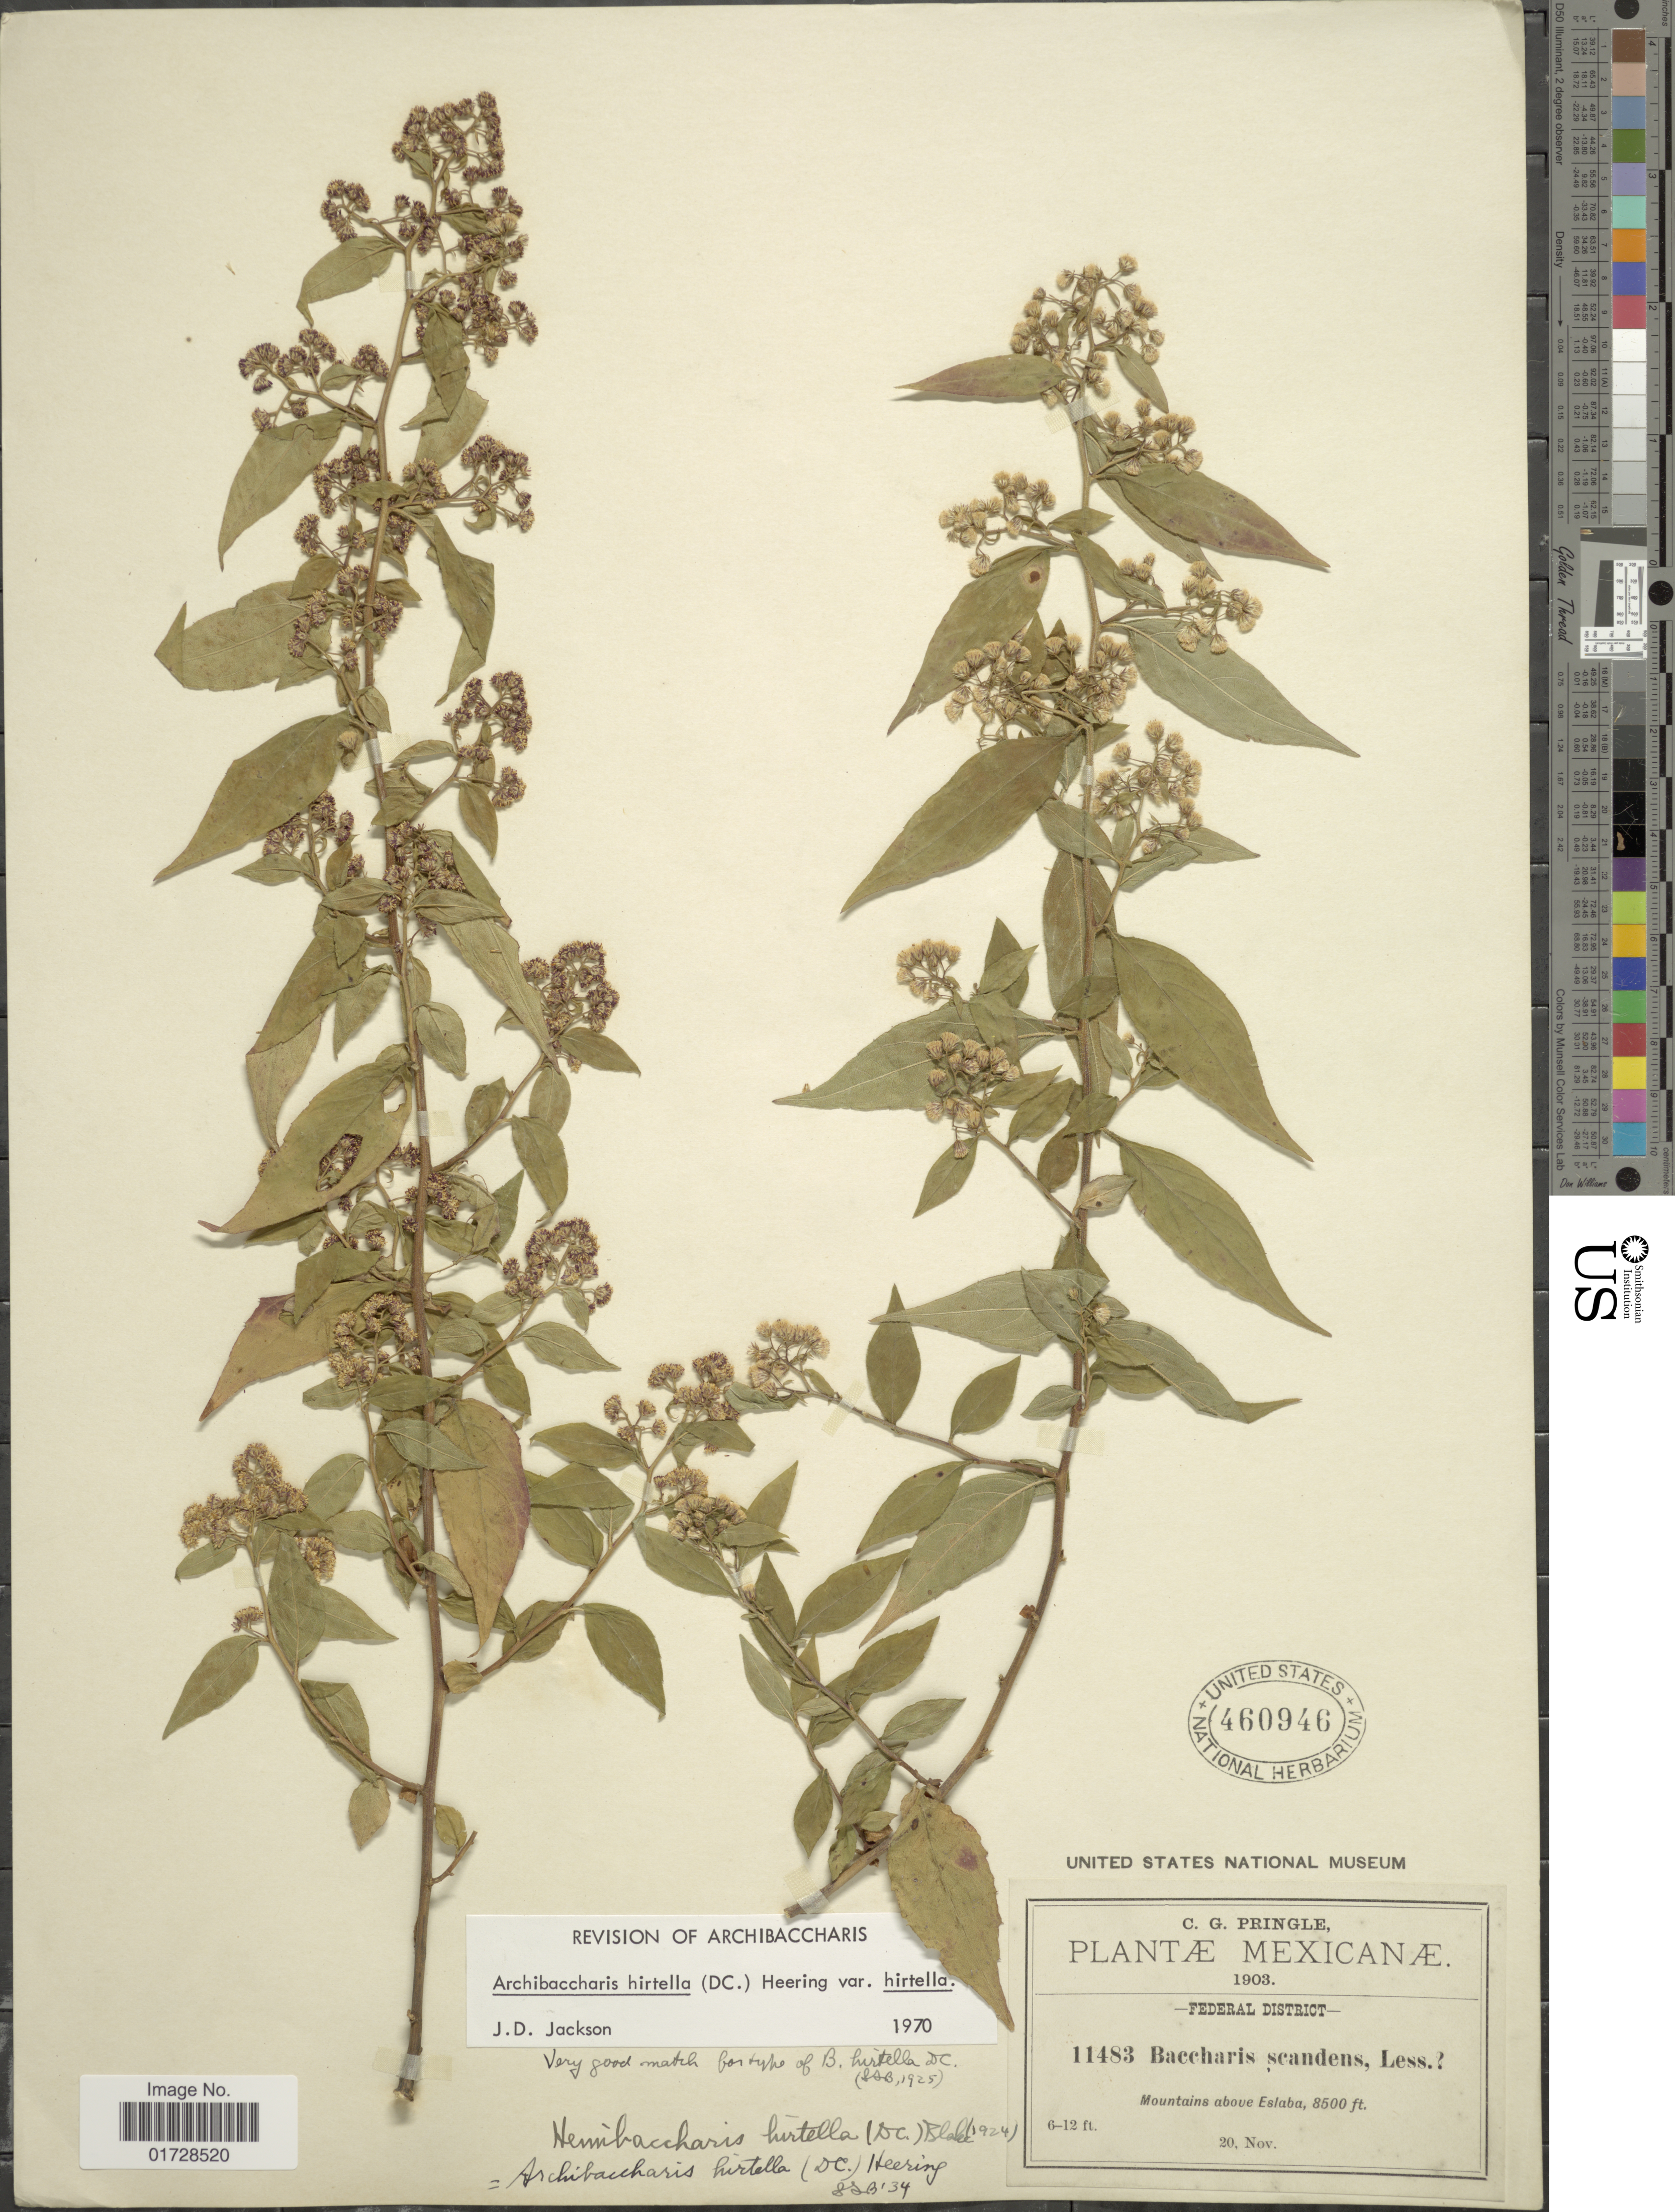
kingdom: Plantae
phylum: Tracheophyta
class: Magnoliopsida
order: Asterales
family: Asteraceae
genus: Archibaccharis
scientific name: Archibaccharis hirtella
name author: (DC.) Heering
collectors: C. G. Pringle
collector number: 11483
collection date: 1903-11-20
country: Mexico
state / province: Distrito Federal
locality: Federal District, mountains above Eslaba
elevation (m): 2591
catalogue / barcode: US 460946